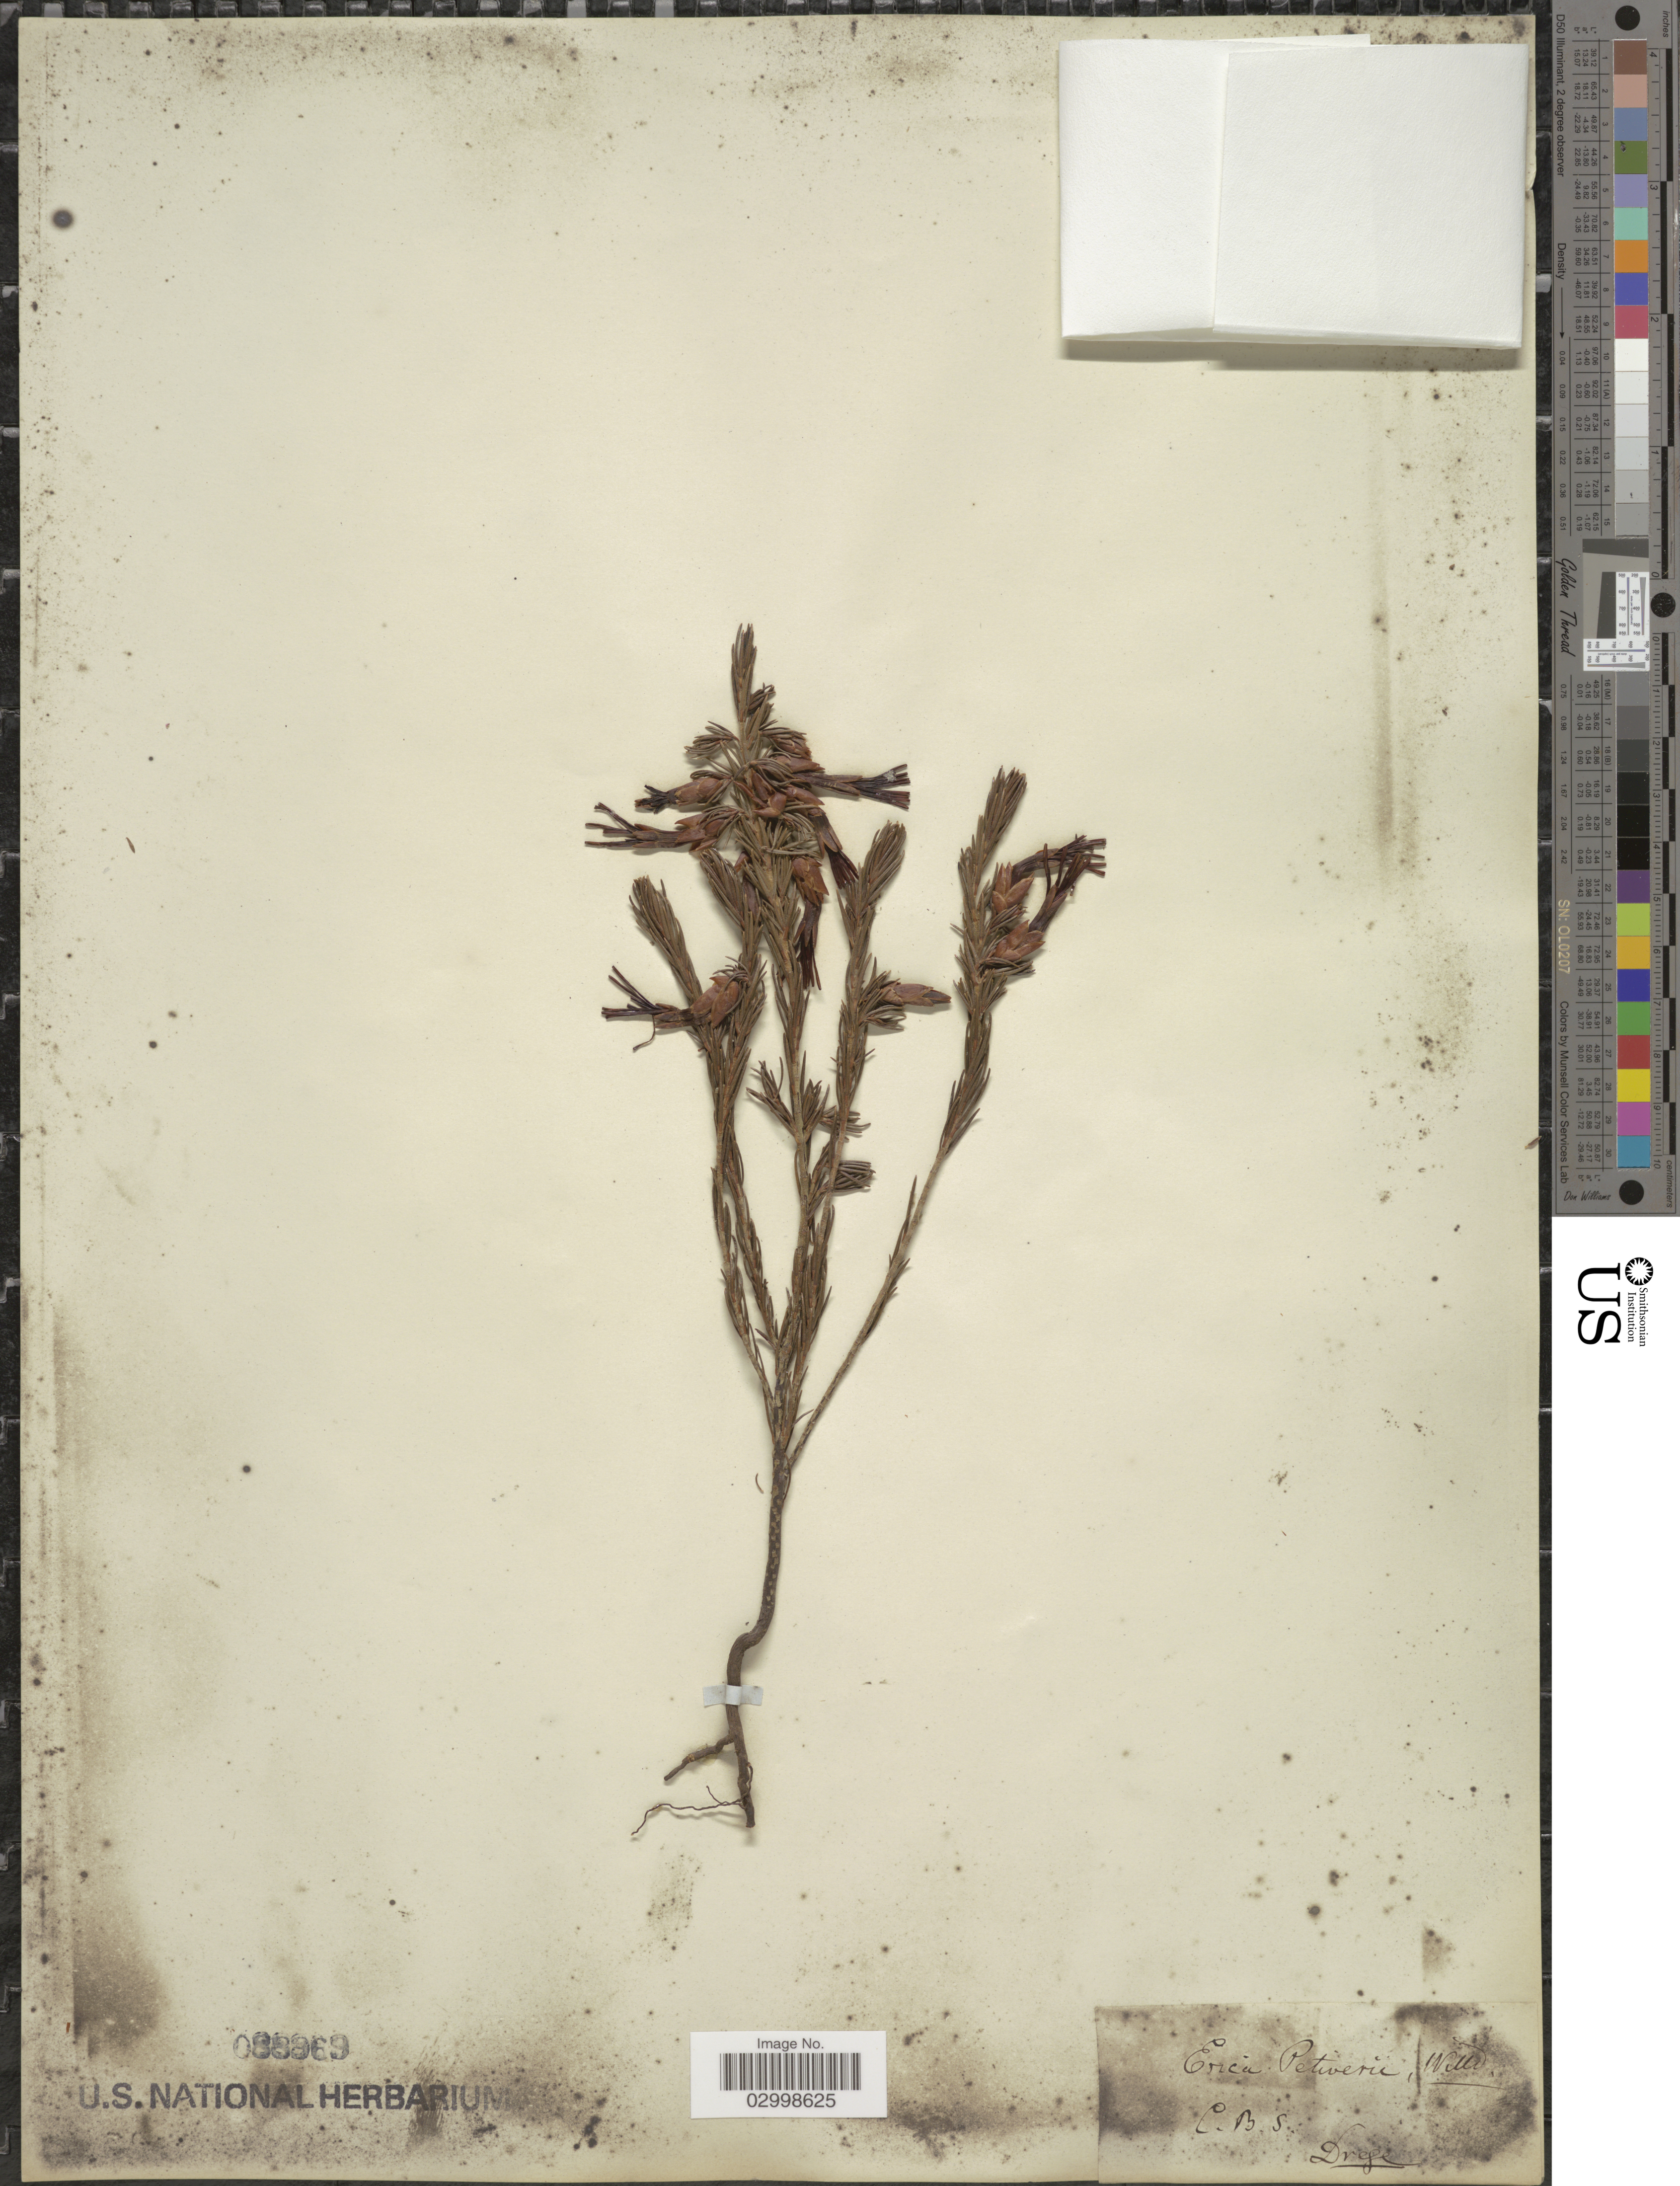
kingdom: Plantae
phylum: Tracheophyta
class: Magnoliopsida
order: Ericales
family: Ericaceae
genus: Erica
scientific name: Erica petiverii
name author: Willd.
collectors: Drege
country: South Africa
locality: C. B. S.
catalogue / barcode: US 88969